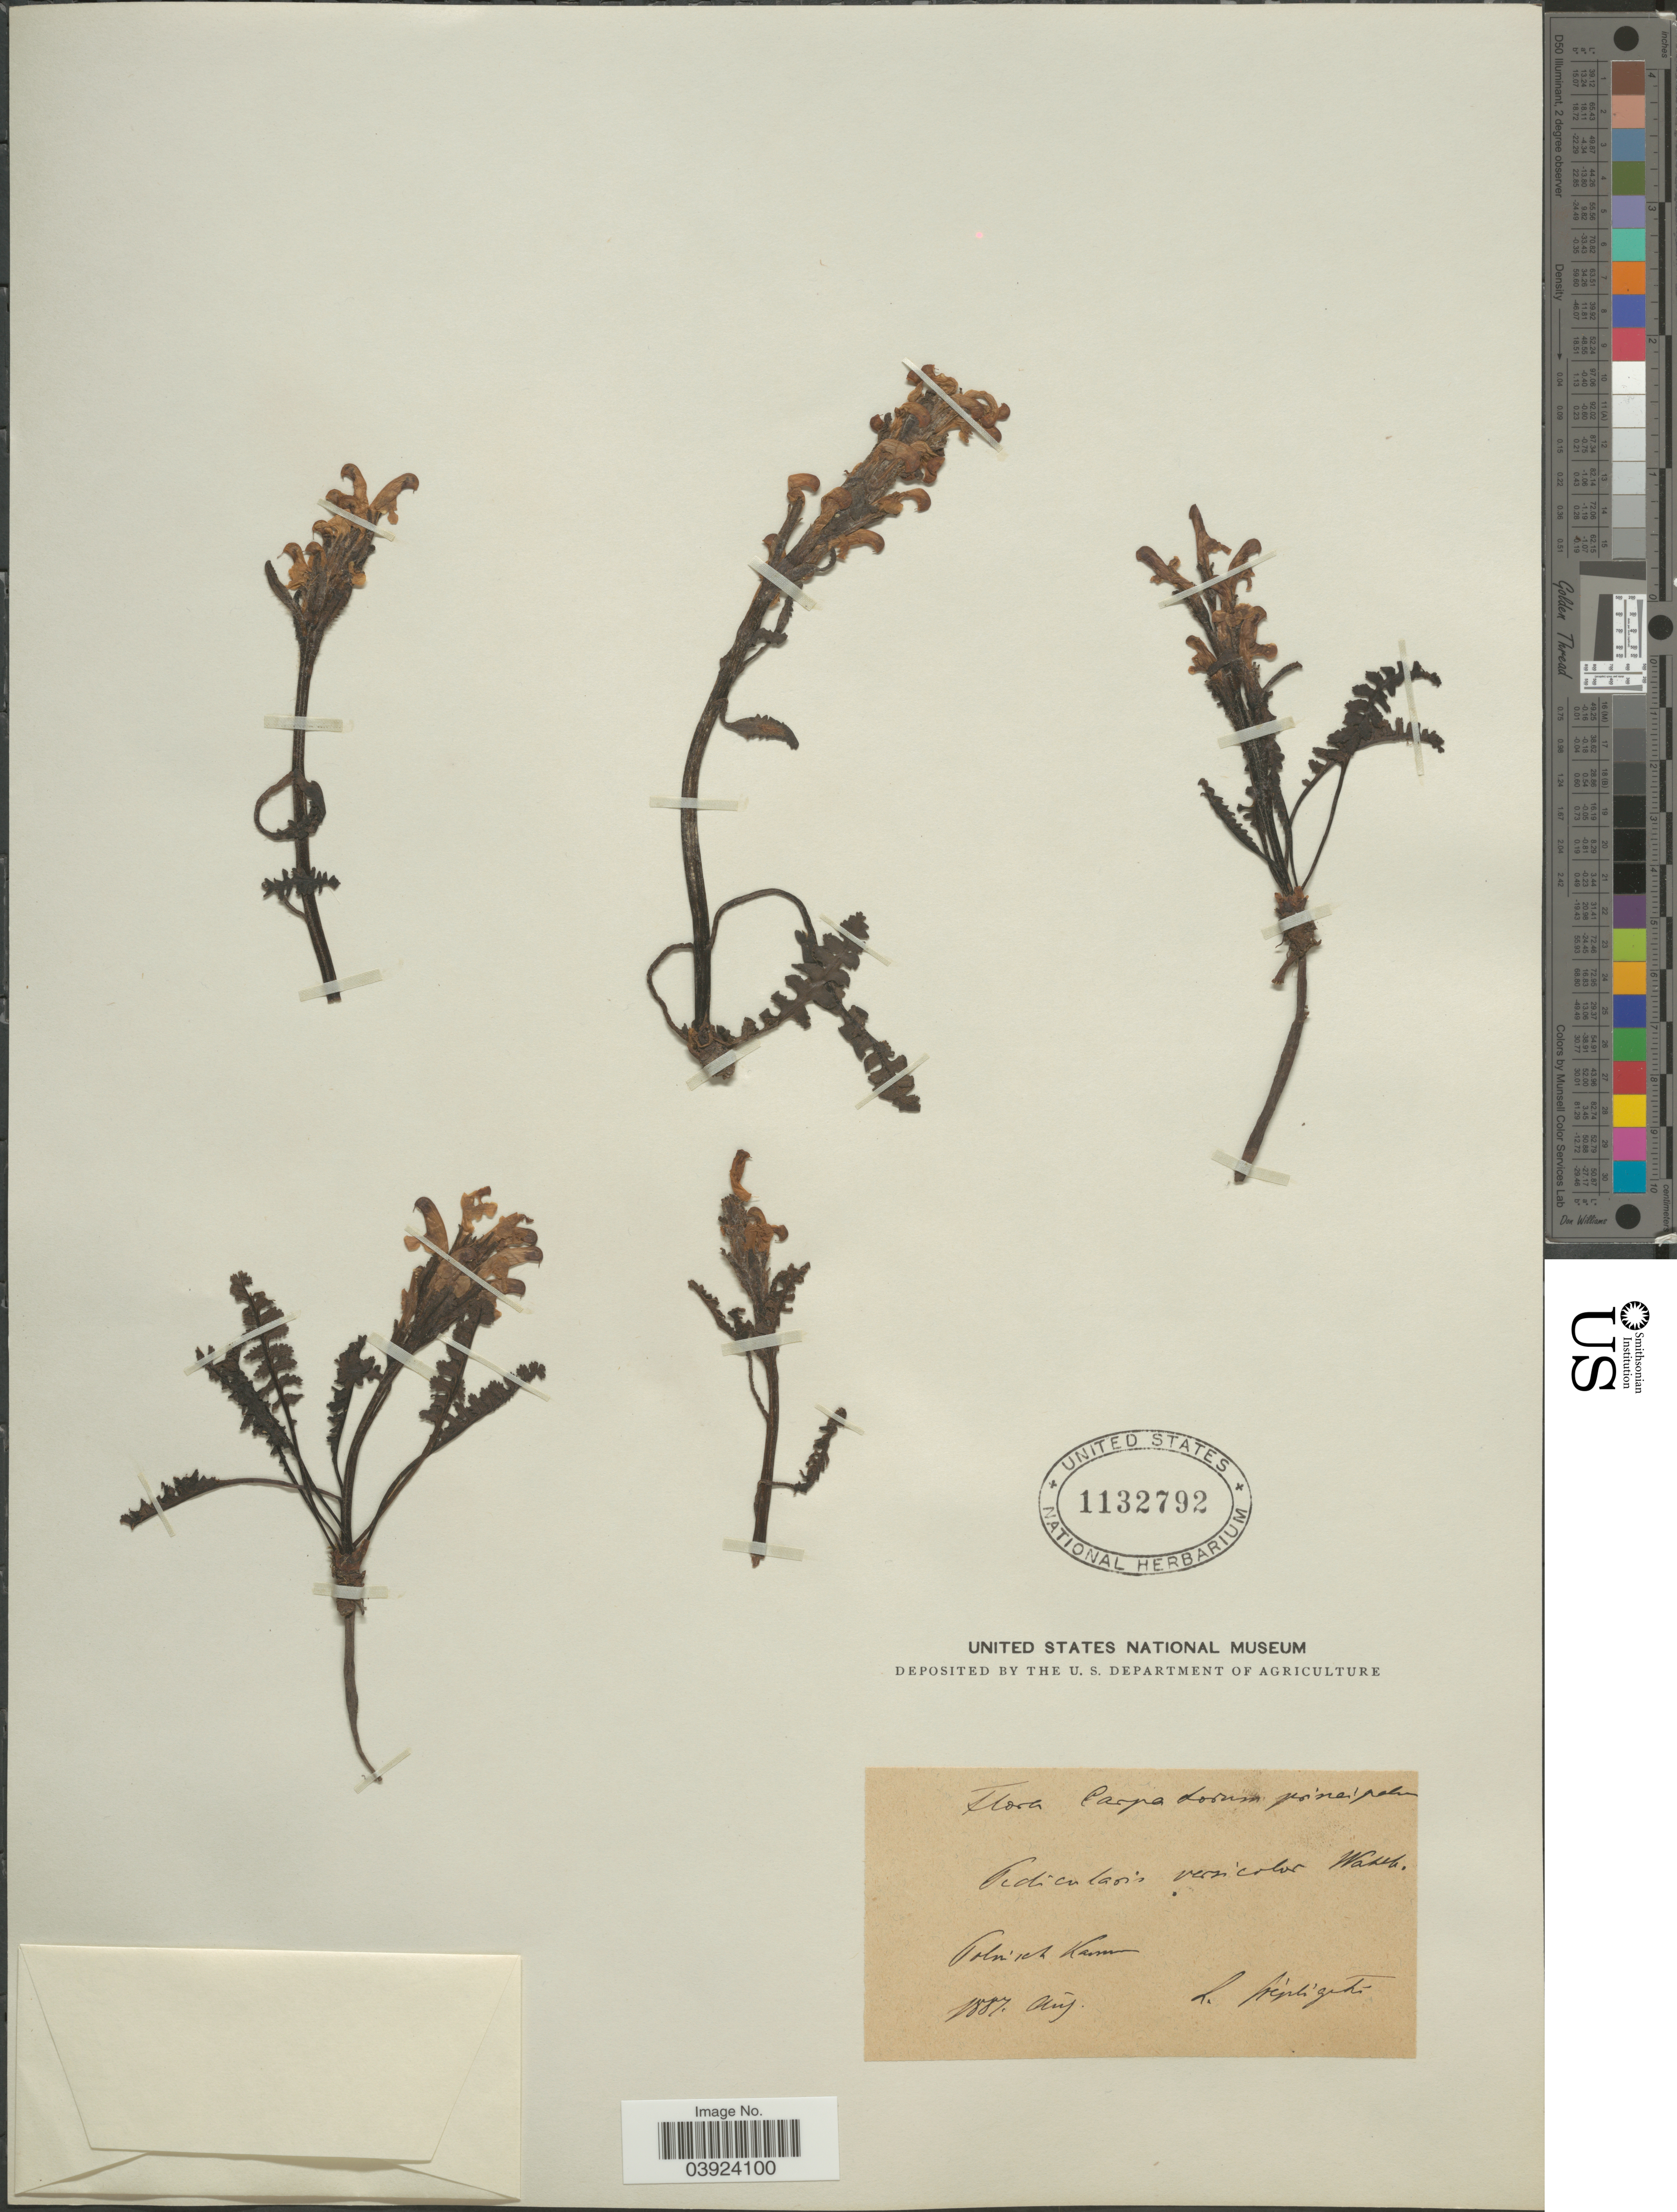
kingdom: Plantae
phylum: Tracheophyta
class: Magnoliopsida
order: Lamiales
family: Orobanchaceae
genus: Pedicularis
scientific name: Pedicularis versicolor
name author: Wahlenb.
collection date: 1887-08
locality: Tolni Kamí. [interpreted]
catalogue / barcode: US 1132792